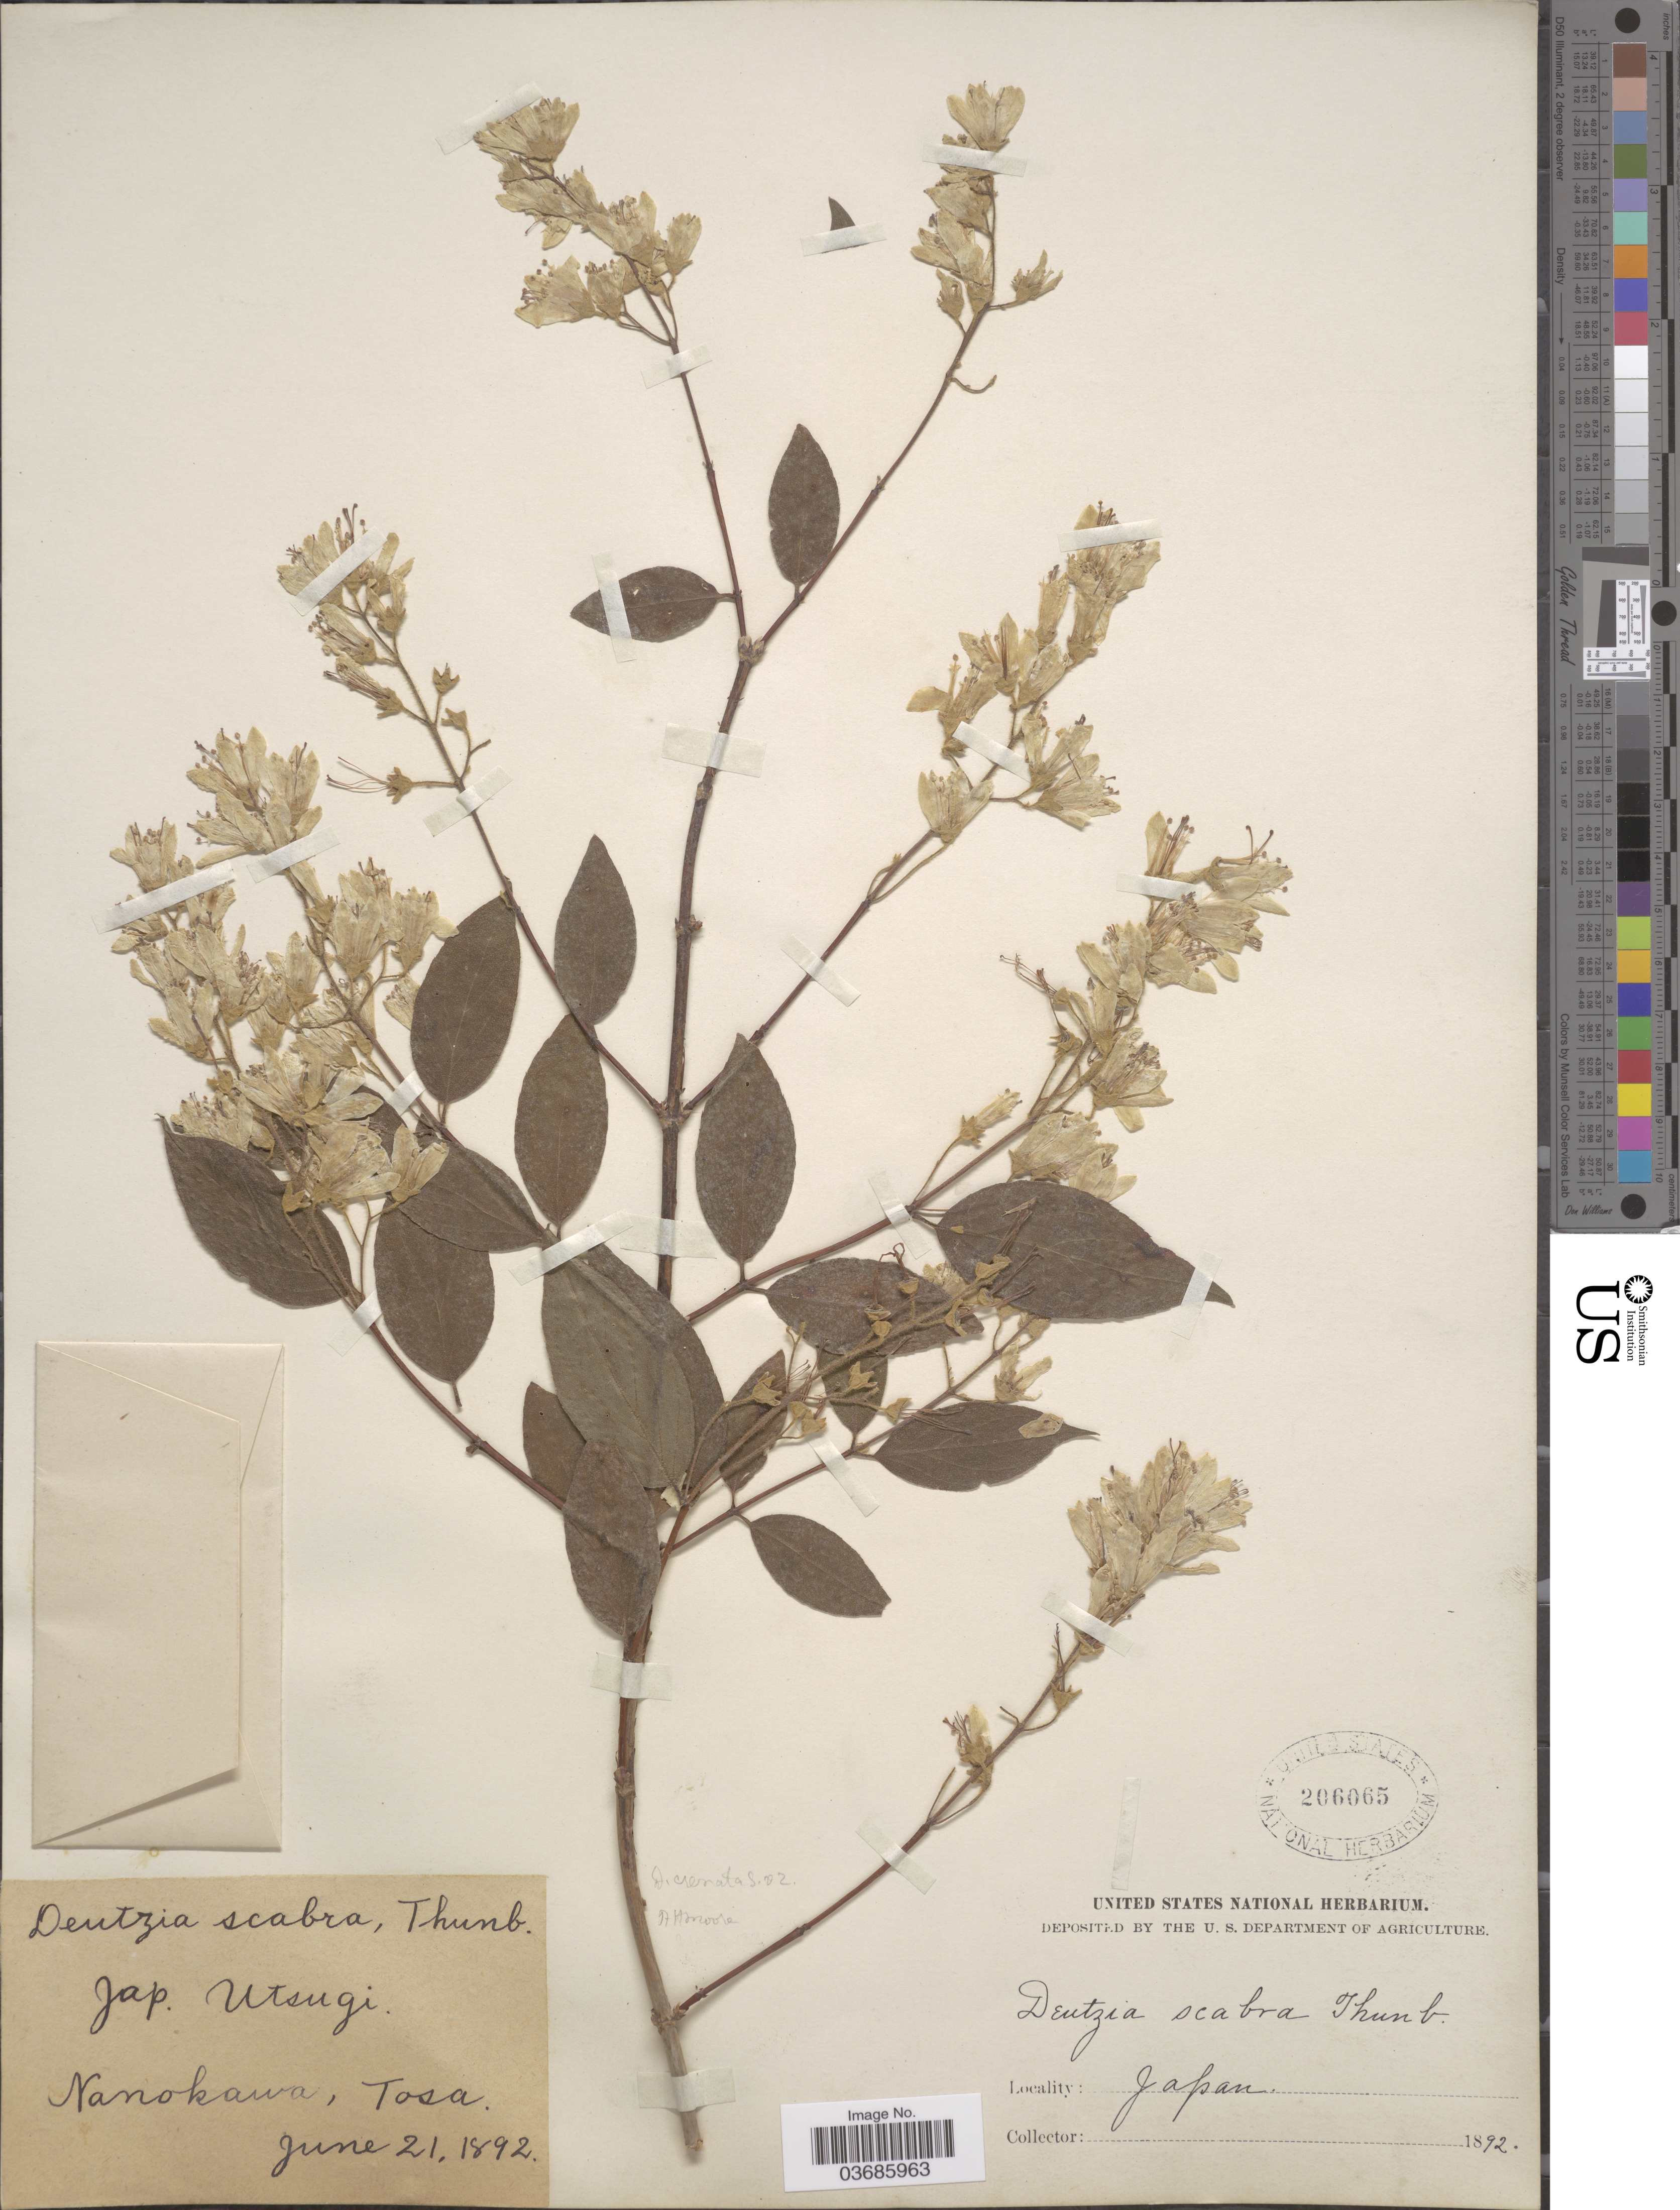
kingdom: Plantae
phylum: Tracheophyta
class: Magnoliopsida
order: Cornales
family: Hydrangeaceae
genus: Deutzia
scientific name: Deutzia scabra var. crenata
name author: Maxim.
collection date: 1892-06-21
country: Japan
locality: Nanokawa, Tosa.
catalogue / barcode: US 206065